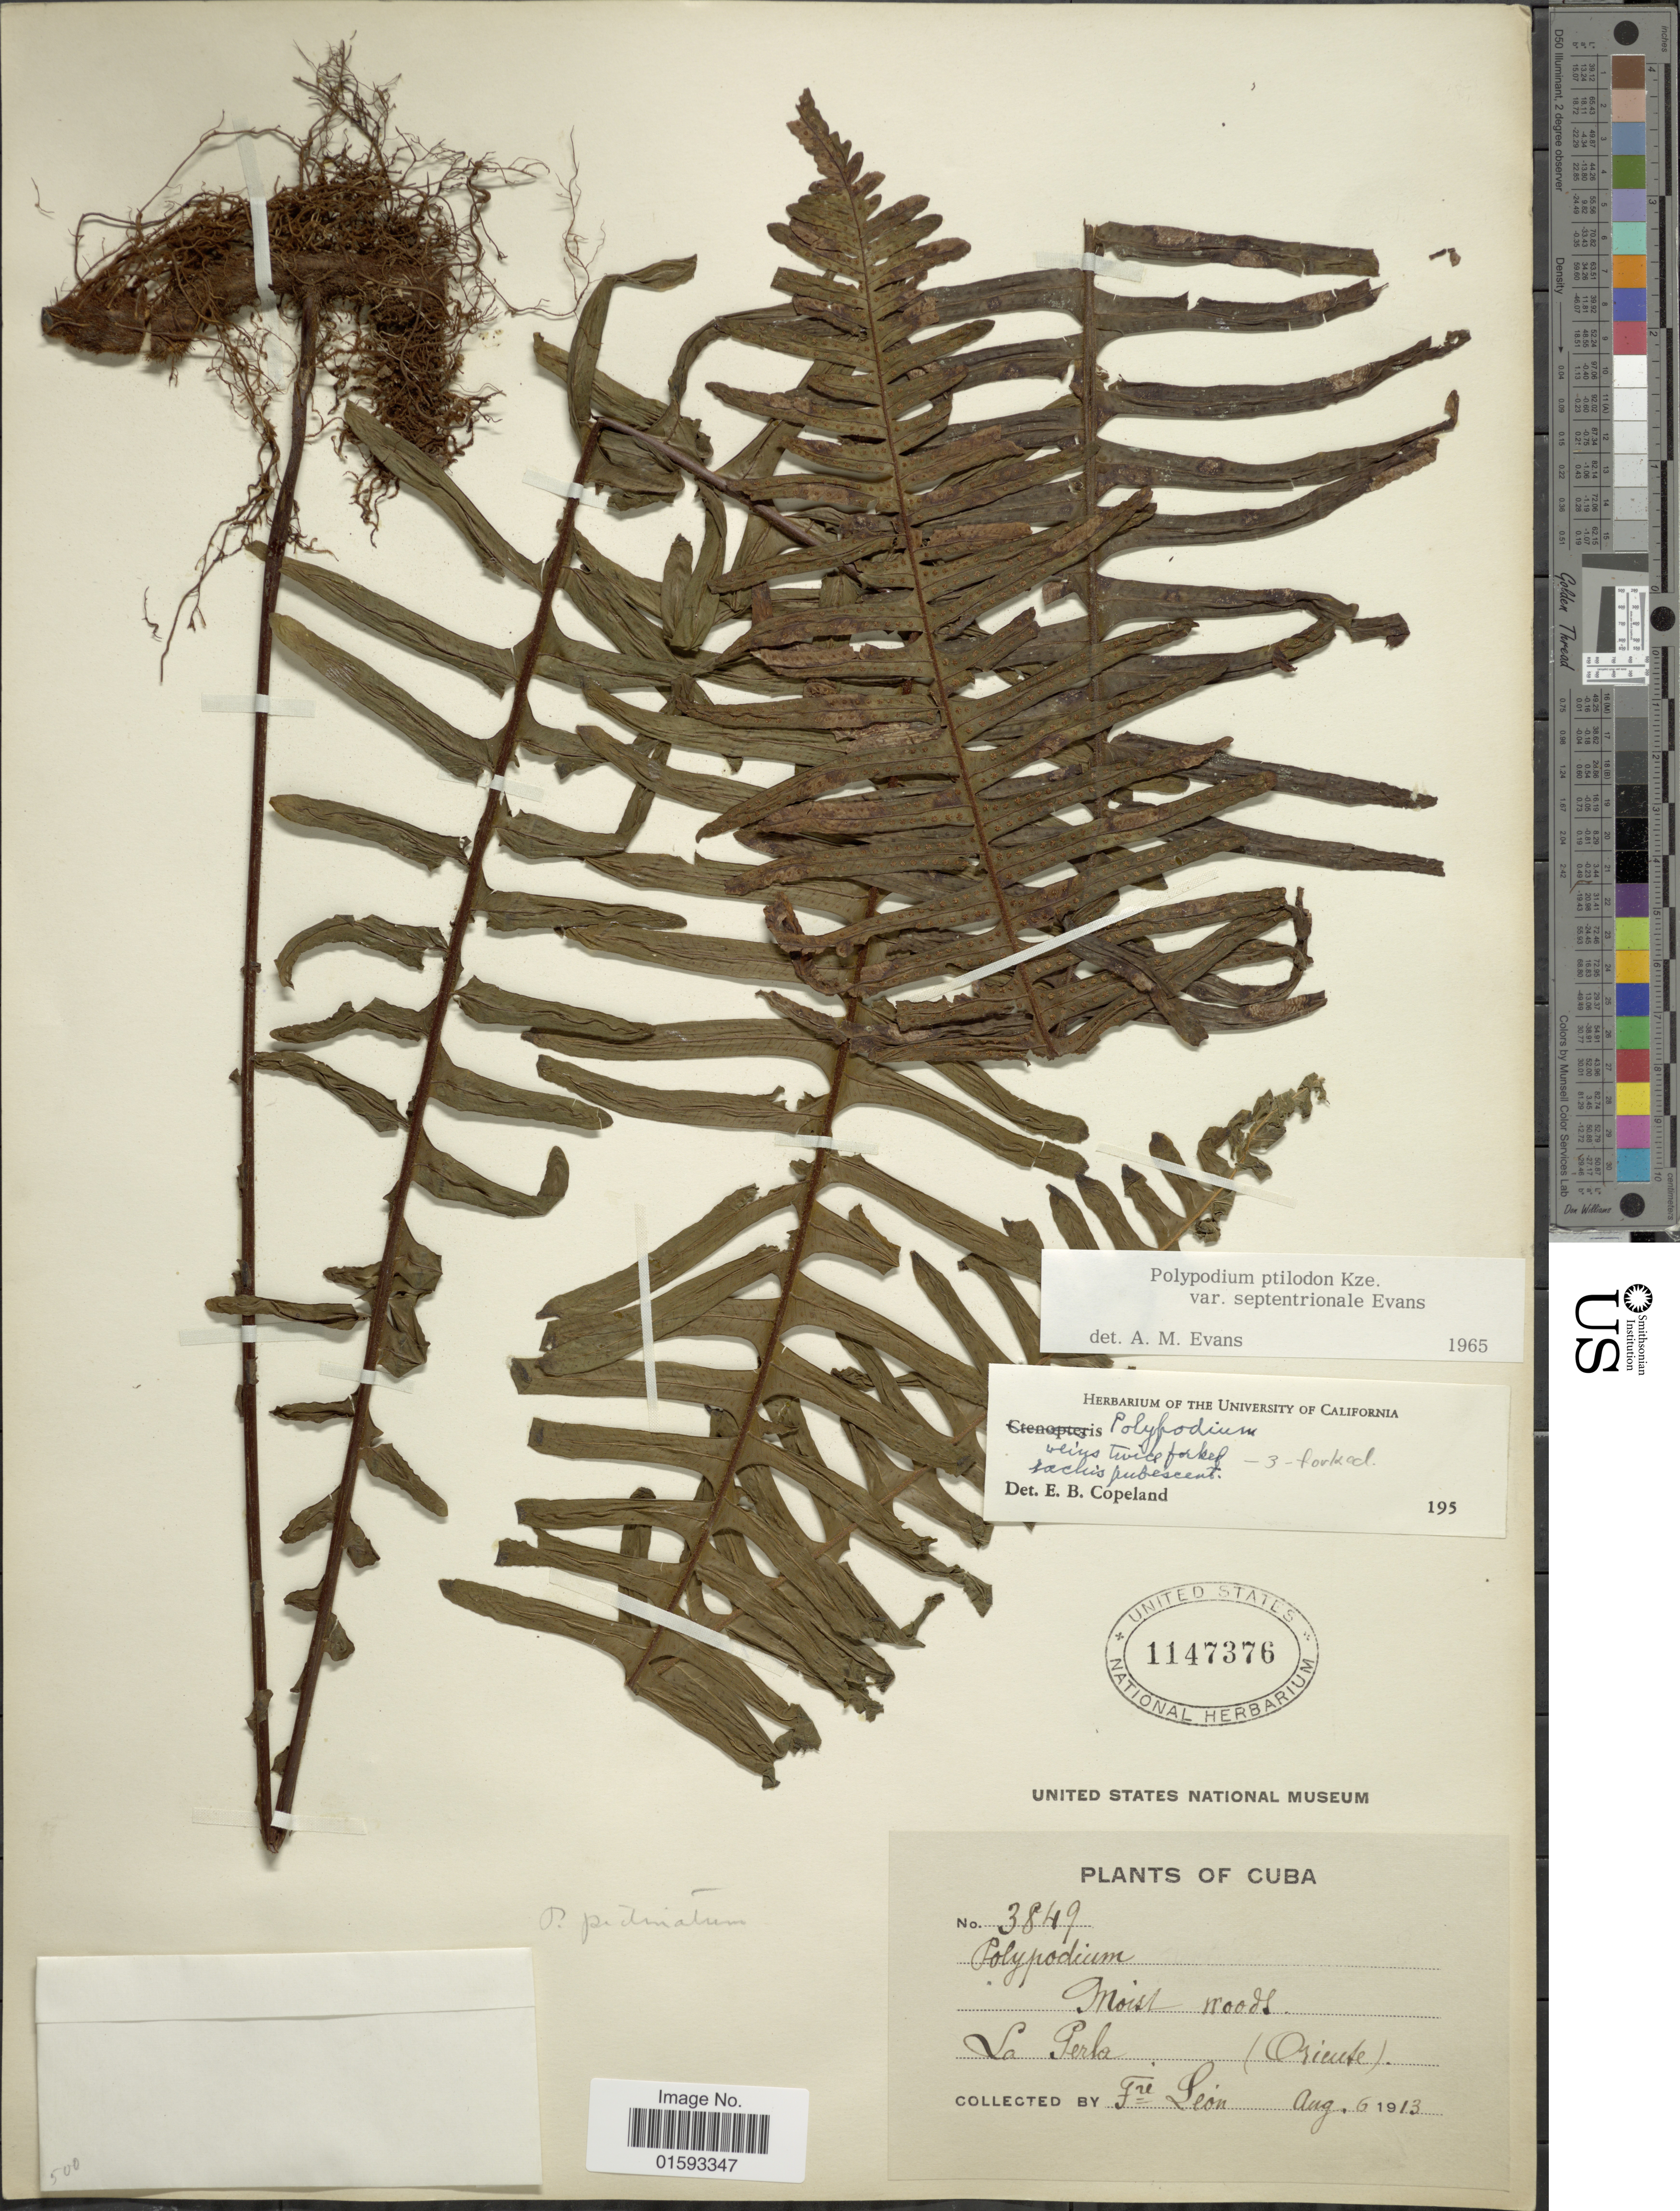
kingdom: Plantae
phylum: Tracheophyta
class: Polypodiopsida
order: Polypodiales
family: Polypodiaceae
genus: Pecluma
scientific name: Pecluma ptilodos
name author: (Kunze) Price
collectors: Bro. León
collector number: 3849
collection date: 1913-08-06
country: Cuba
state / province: Oriente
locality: La Perla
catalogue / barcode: US 1147376